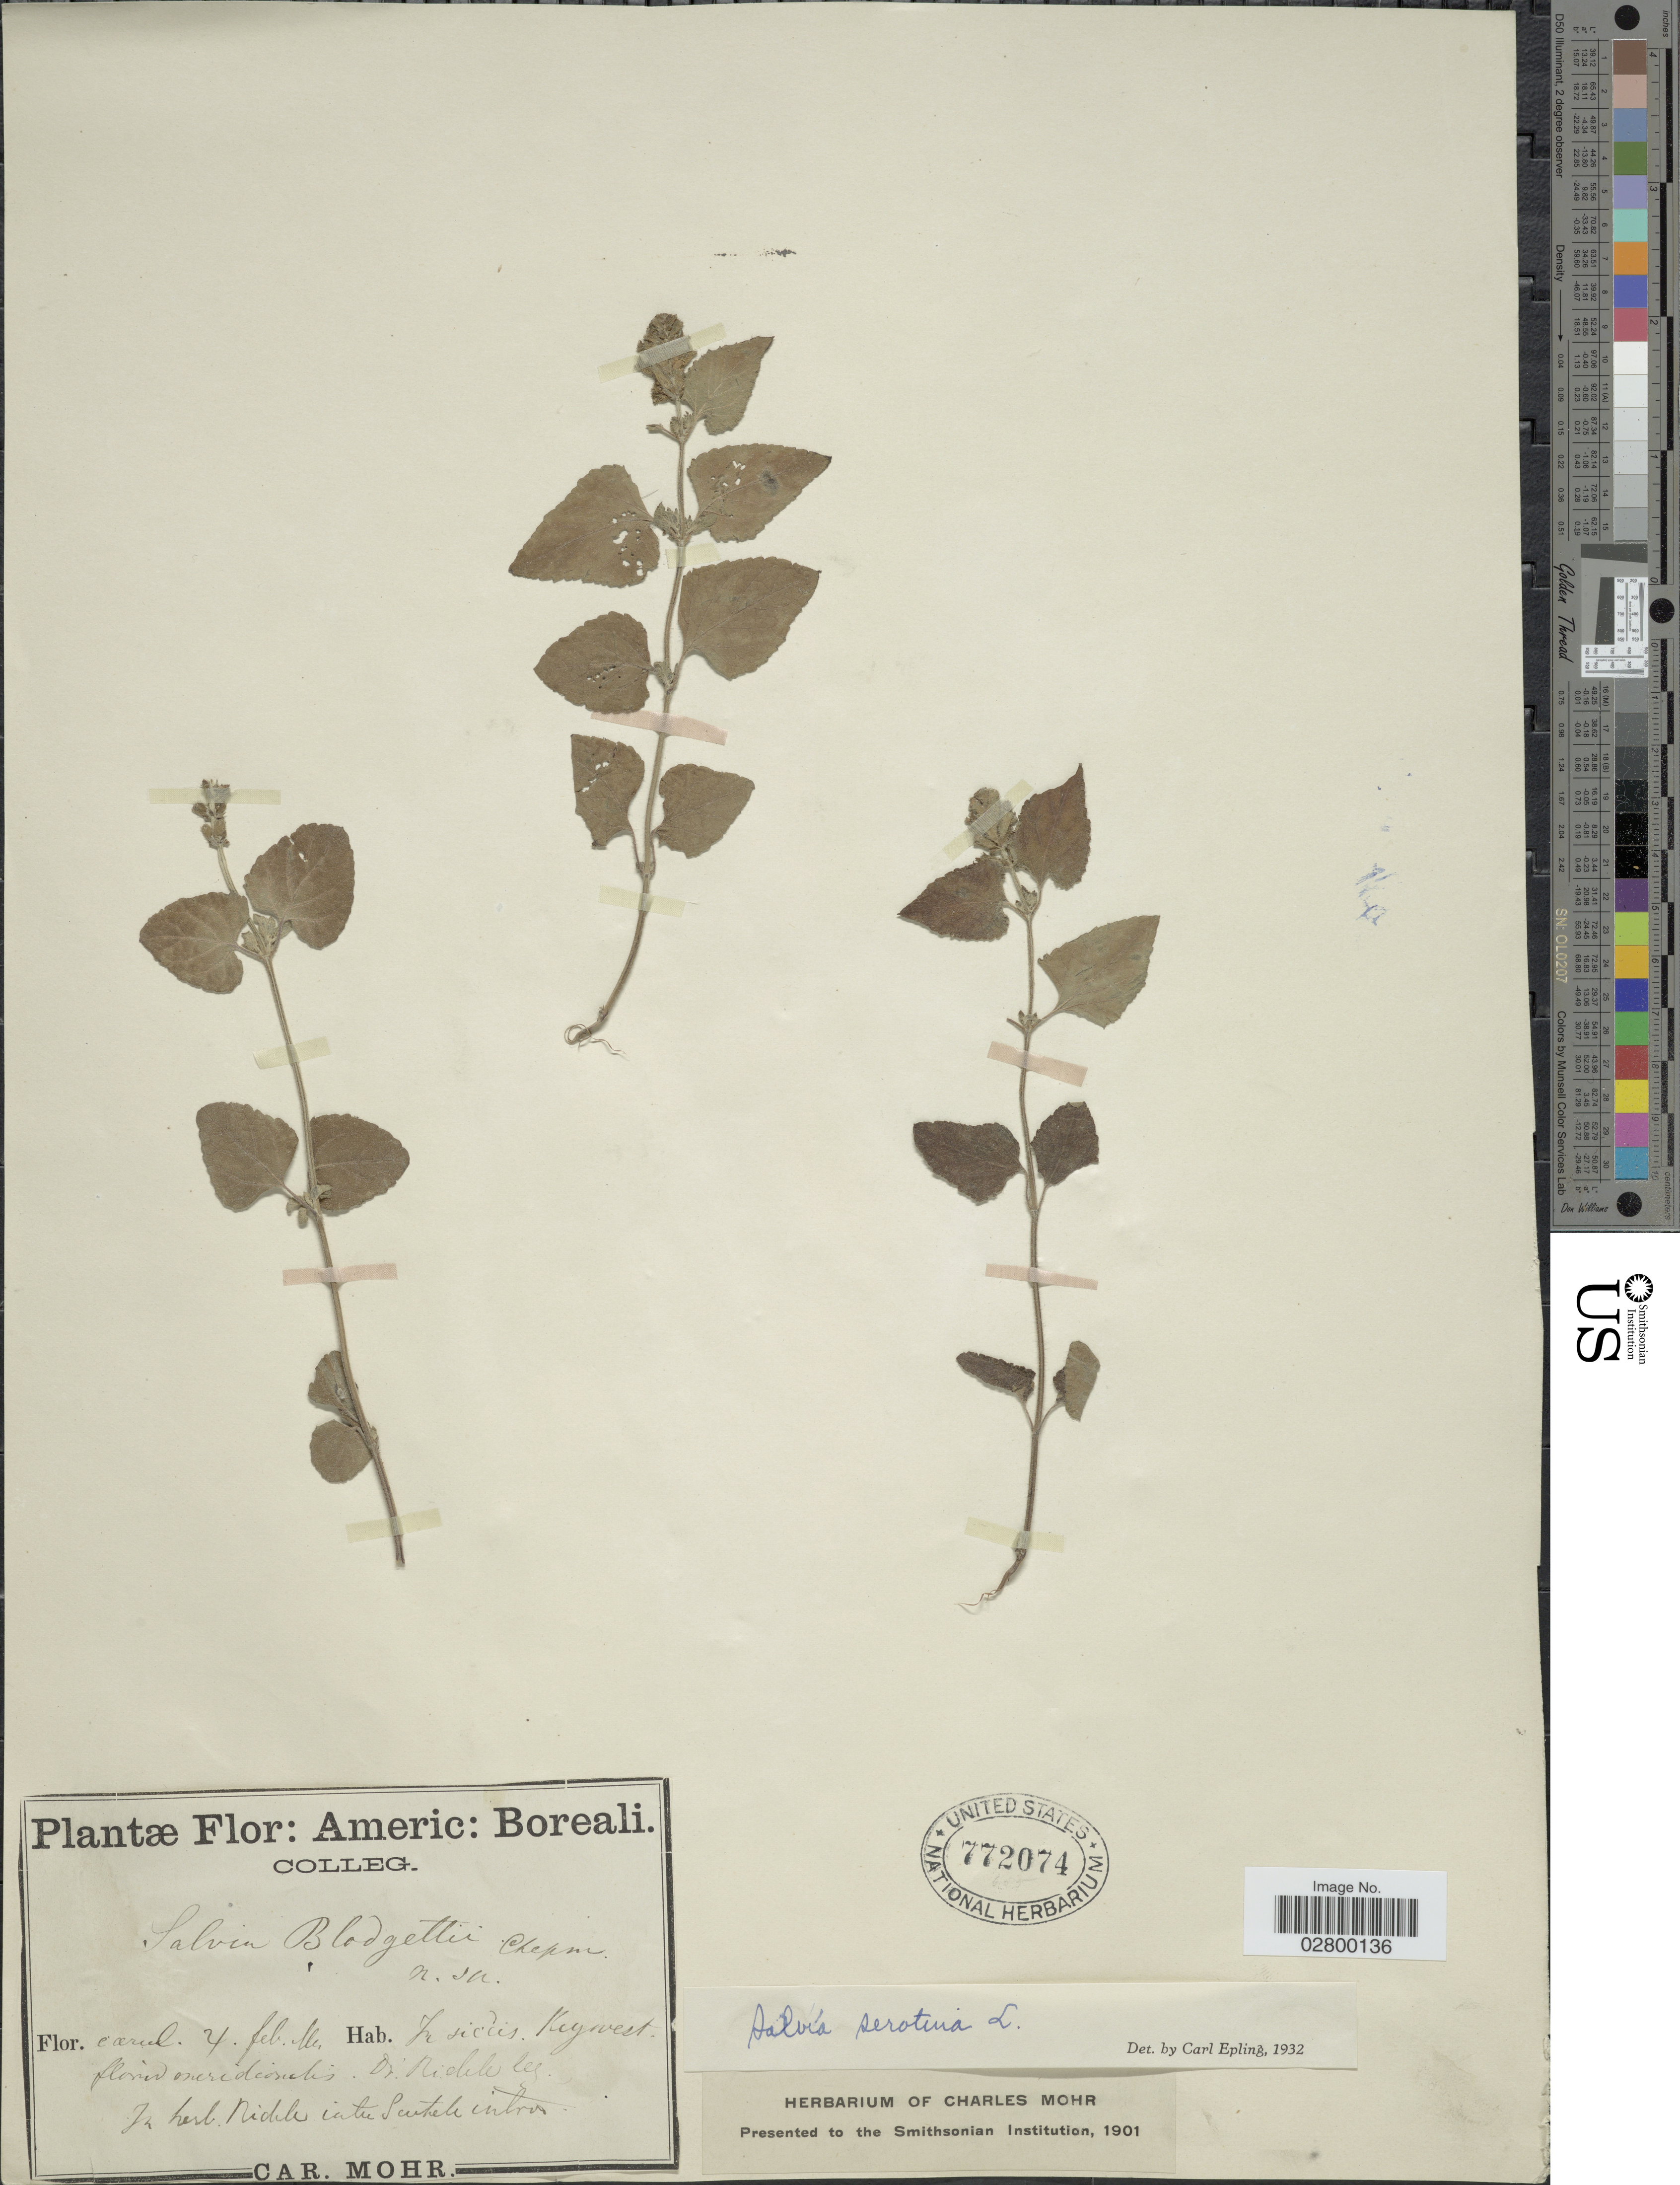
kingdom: Plantae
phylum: Tracheophyta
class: Magnoliopsida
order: Lamiales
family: Lamiaceae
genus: Salvia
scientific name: Salvia serotina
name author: L.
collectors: C. T. Mohr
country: United States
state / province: Florida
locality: In siccis Keywest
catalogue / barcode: US 772074